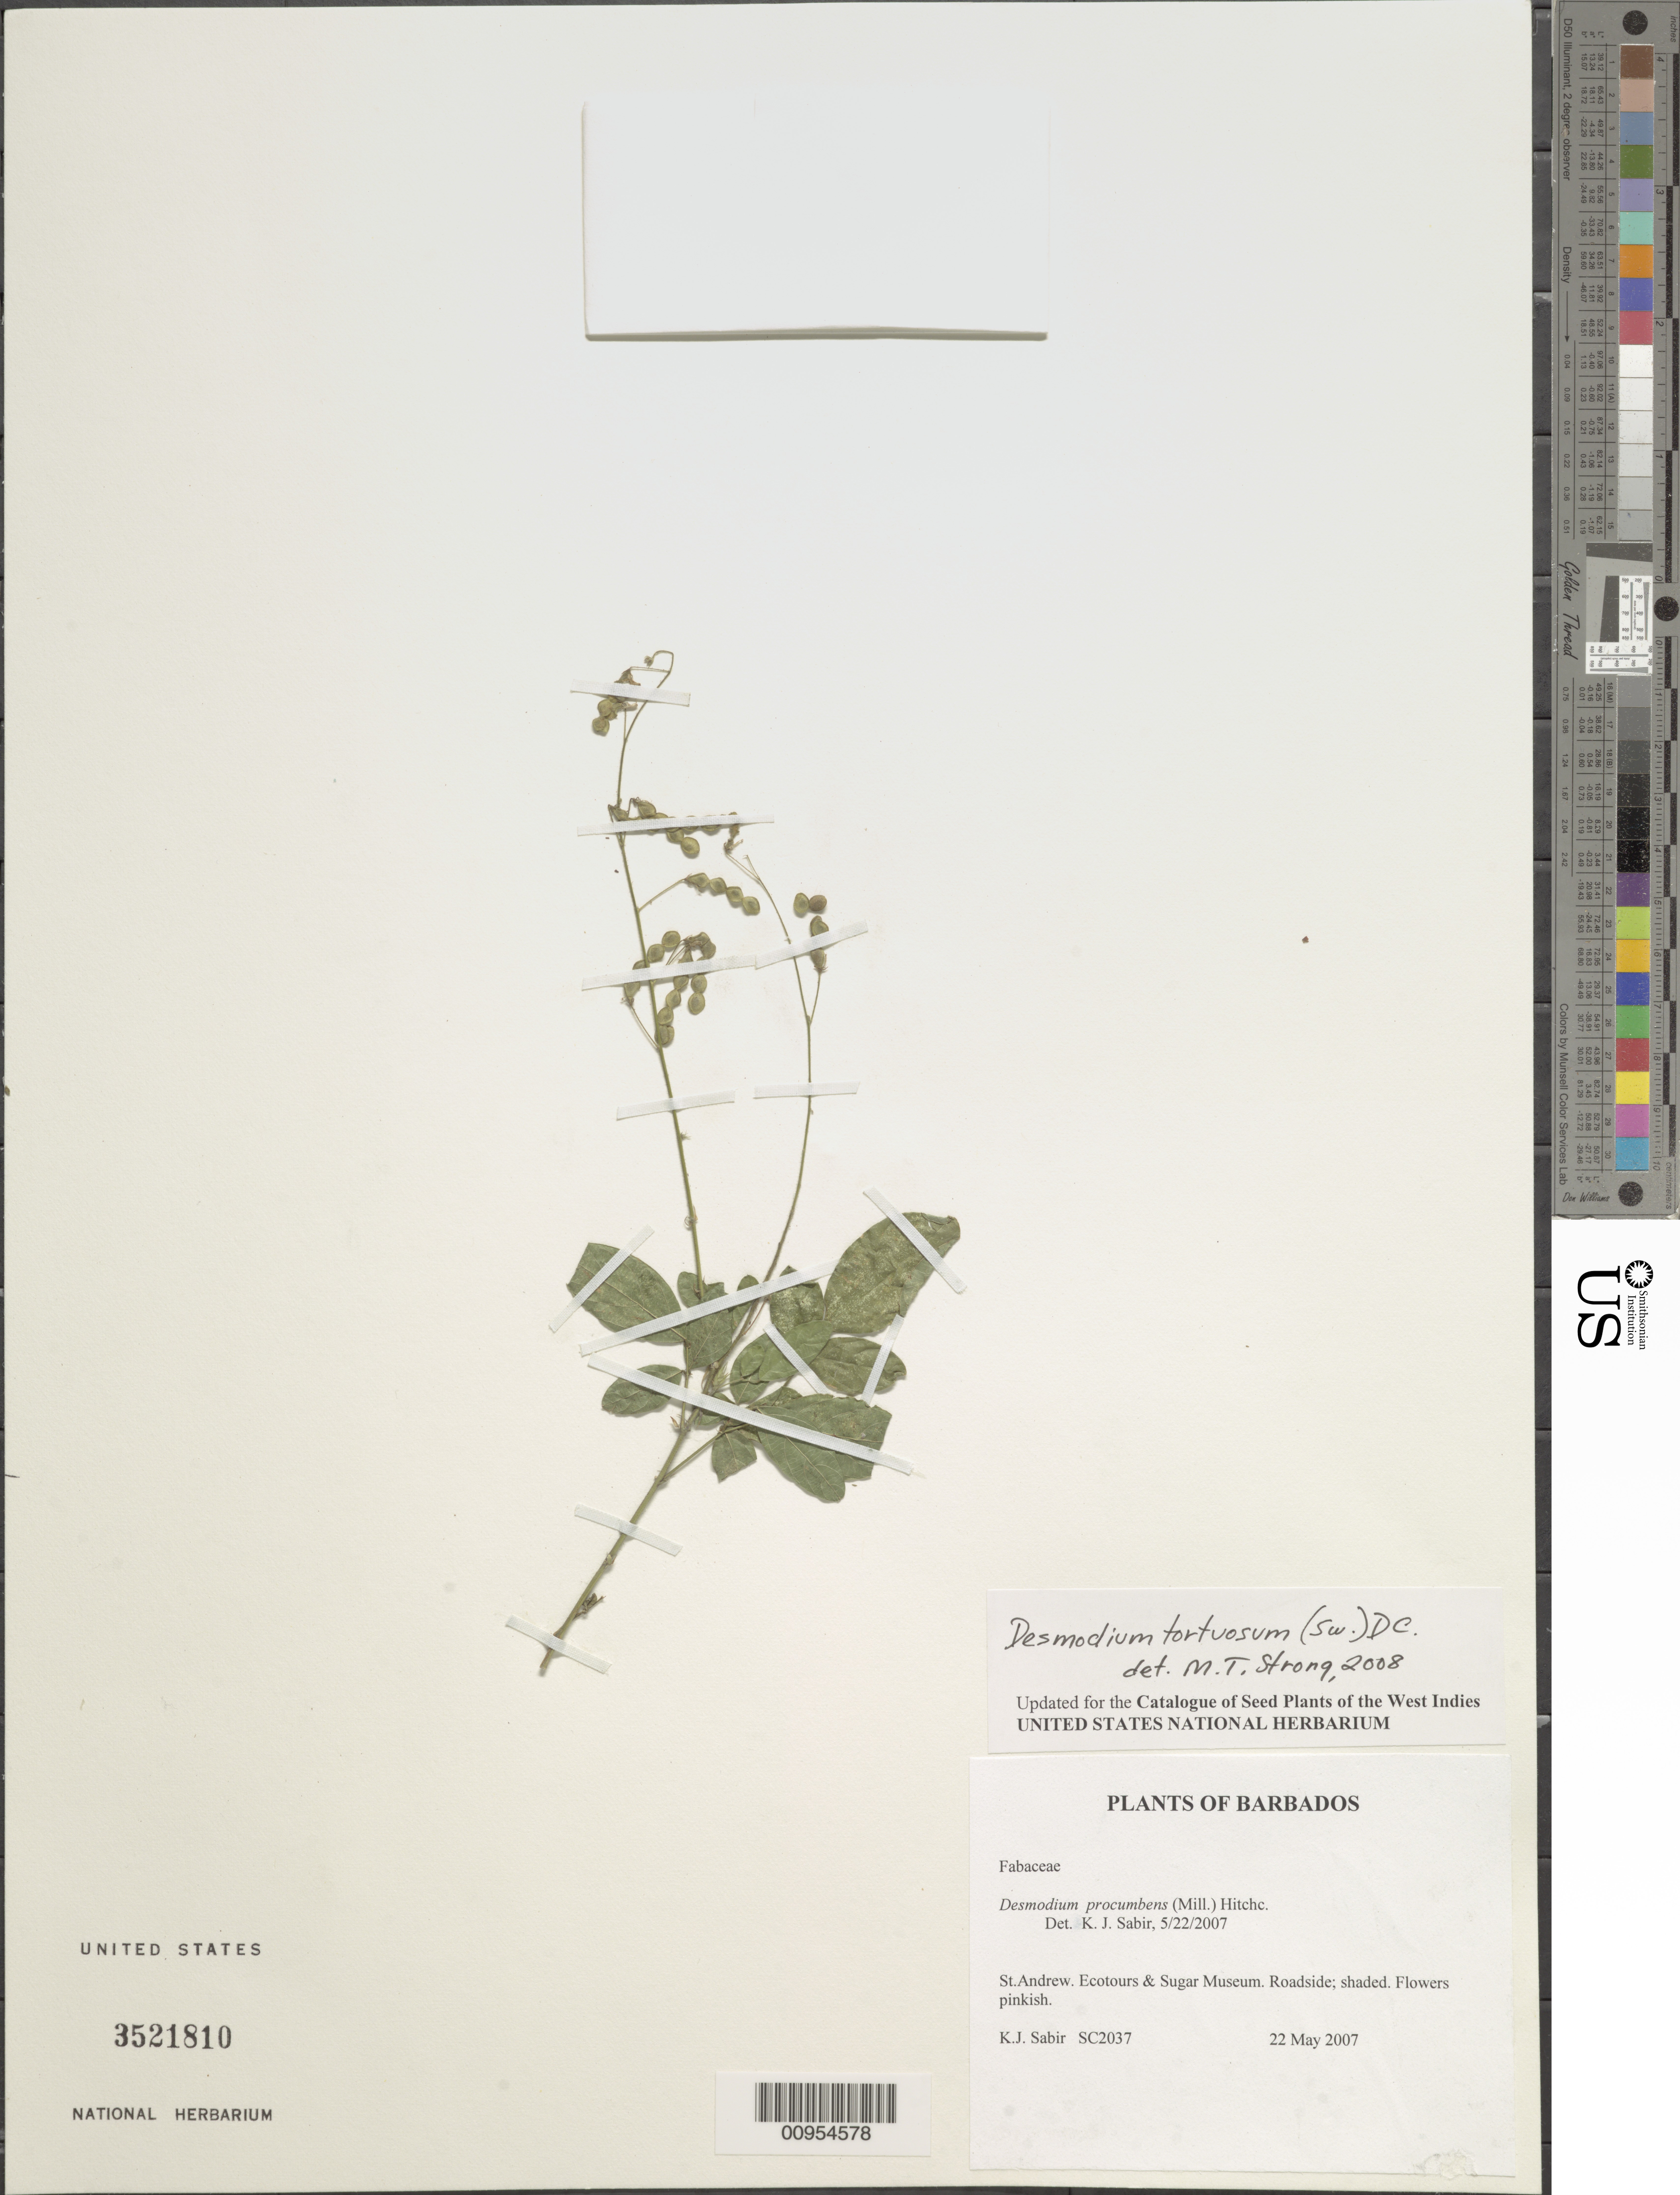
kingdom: Plantae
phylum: Tracheophyta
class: Magnoliopsida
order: Fabales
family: Fabaceae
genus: Desmodium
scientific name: Desmodium tortuosum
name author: (Sw.) DC.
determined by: Strong, M. T., (US), Smithsonian Institution - National Museum of Natural History (UNITED STATES)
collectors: K. Sabir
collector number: SC 2037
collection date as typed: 22 May 2007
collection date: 2007-05-22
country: Barbados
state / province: Saint Andrew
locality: Ecotours & Sugar Museum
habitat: Roadside; shaded.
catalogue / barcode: US 3521810